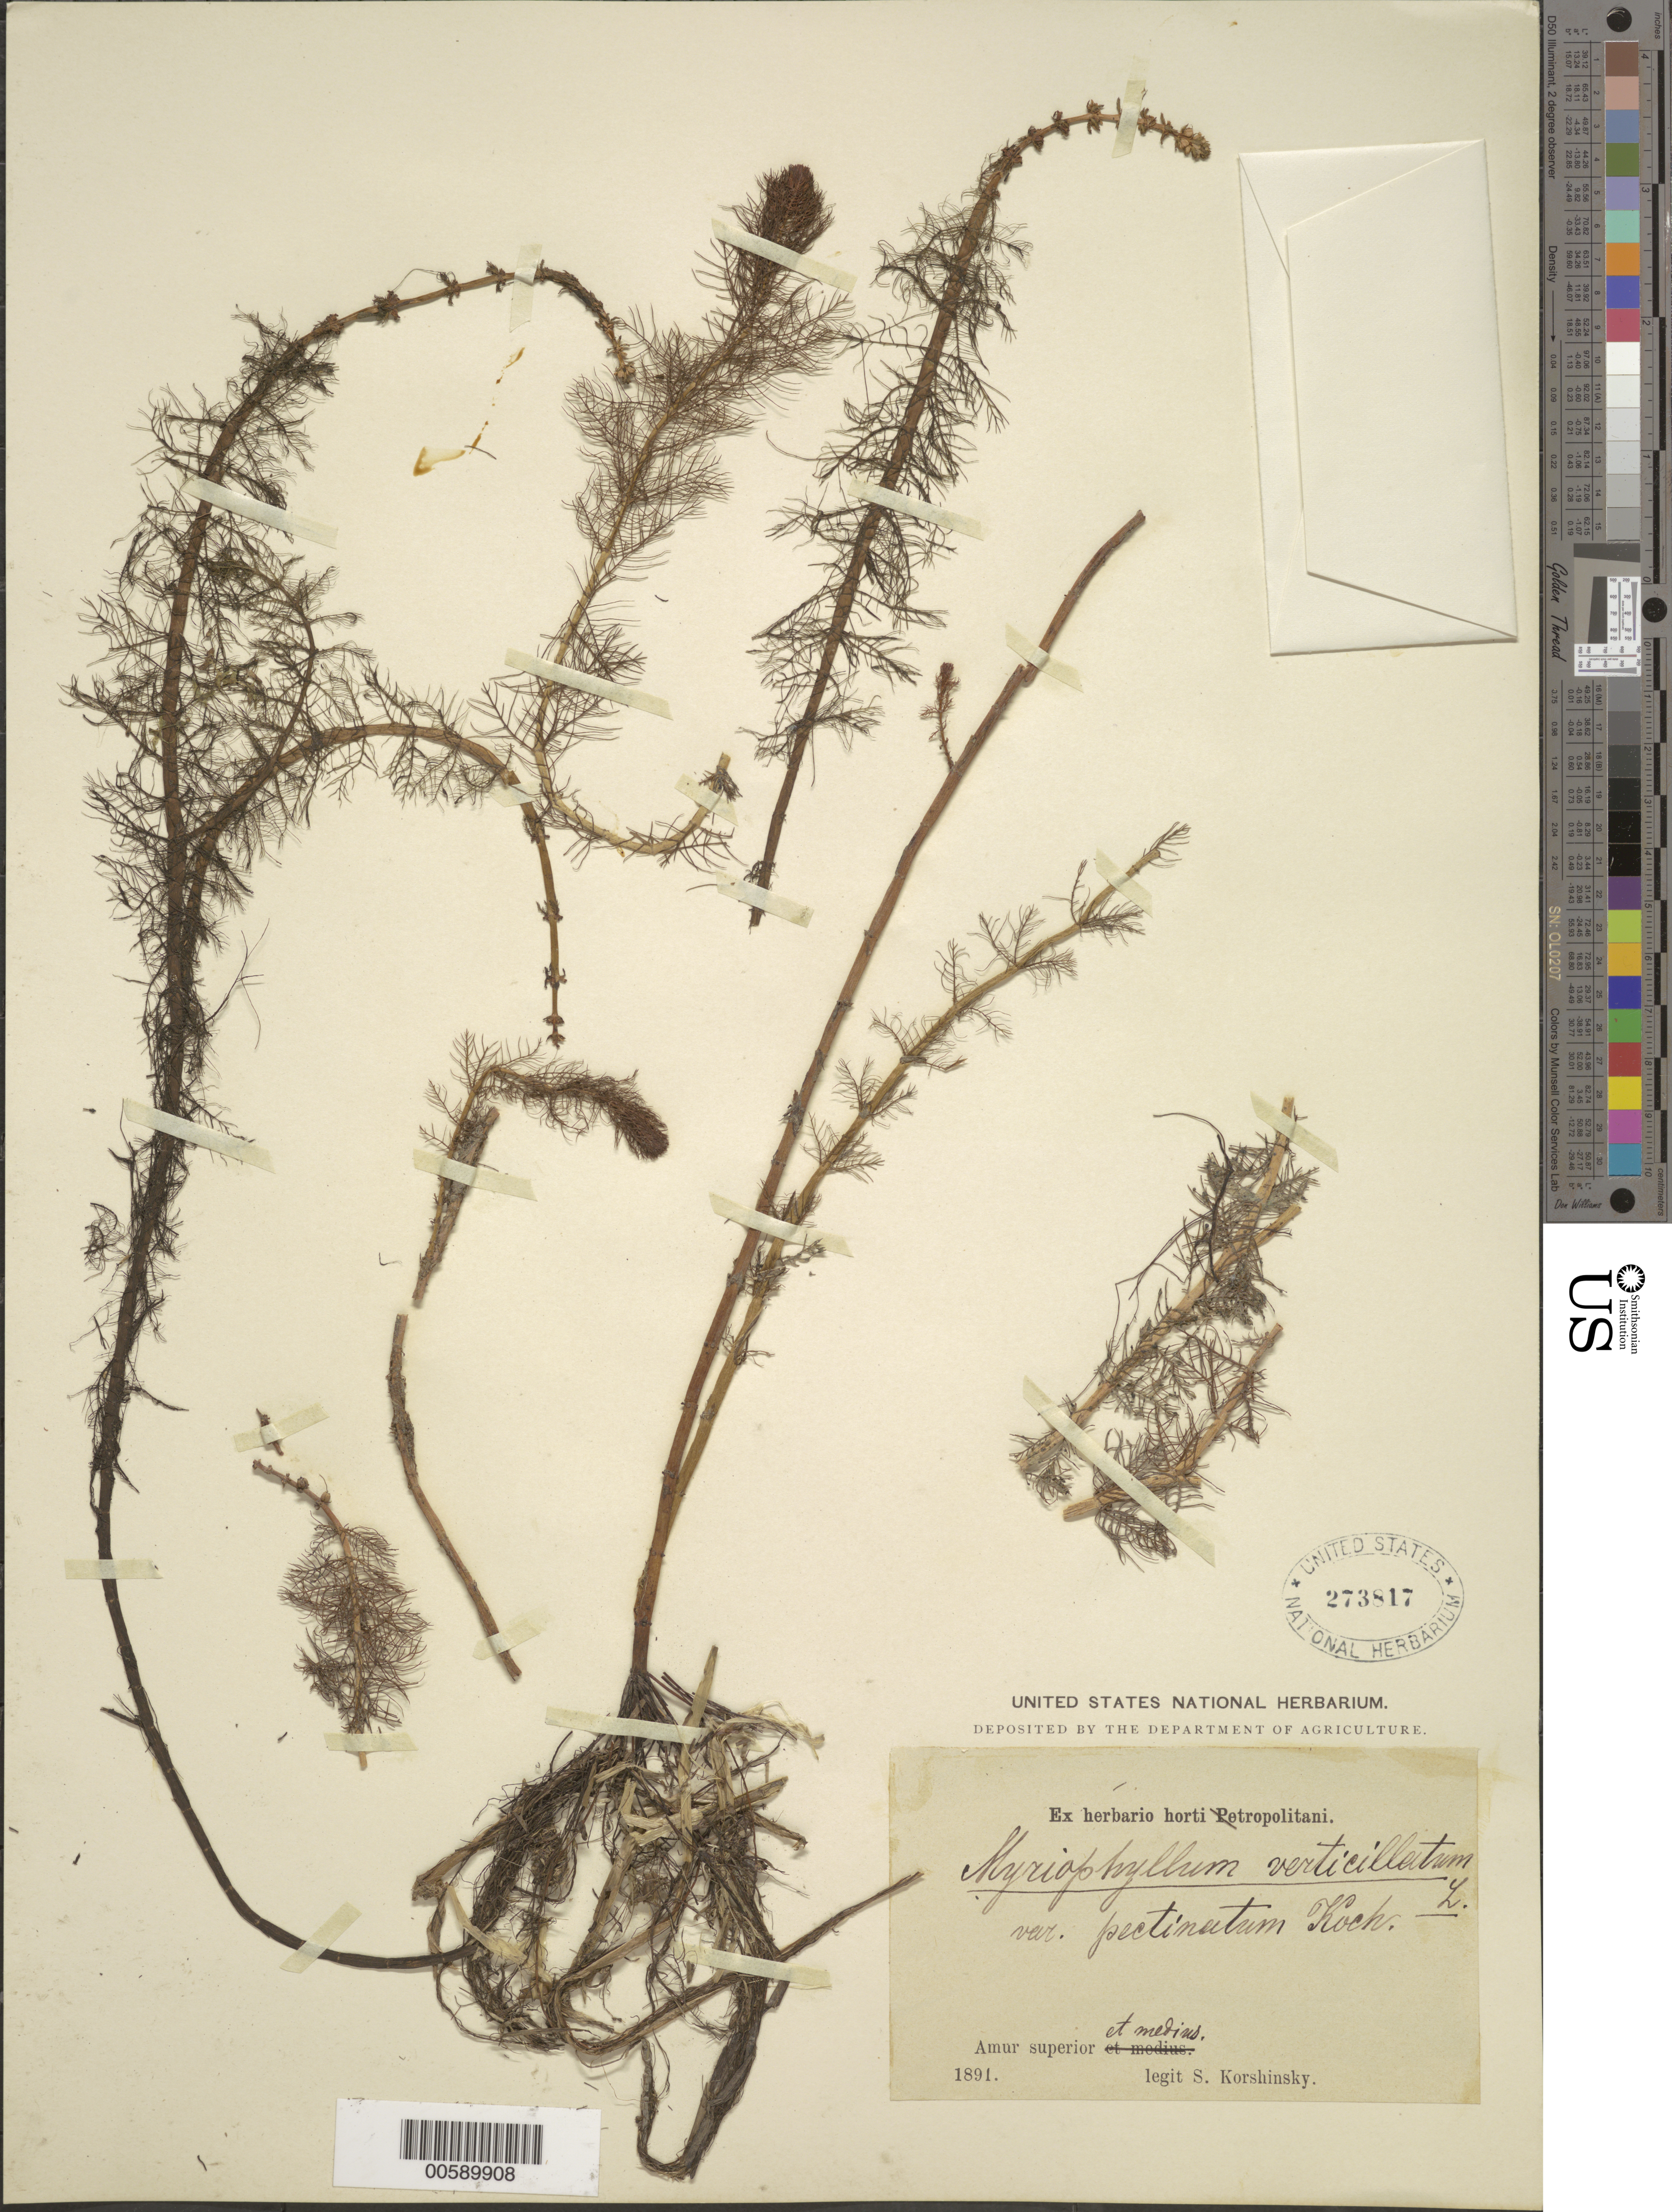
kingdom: Plantae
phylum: Tracheophyta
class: Magnoliopsida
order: Saxifragales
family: Haloragaceae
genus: Myriophyllum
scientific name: Myriophyllum verticillatum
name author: L.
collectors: S. I. Korshinsky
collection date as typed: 1891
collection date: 1891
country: Russian Federation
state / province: Amur (?)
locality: Amur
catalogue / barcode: US 273817